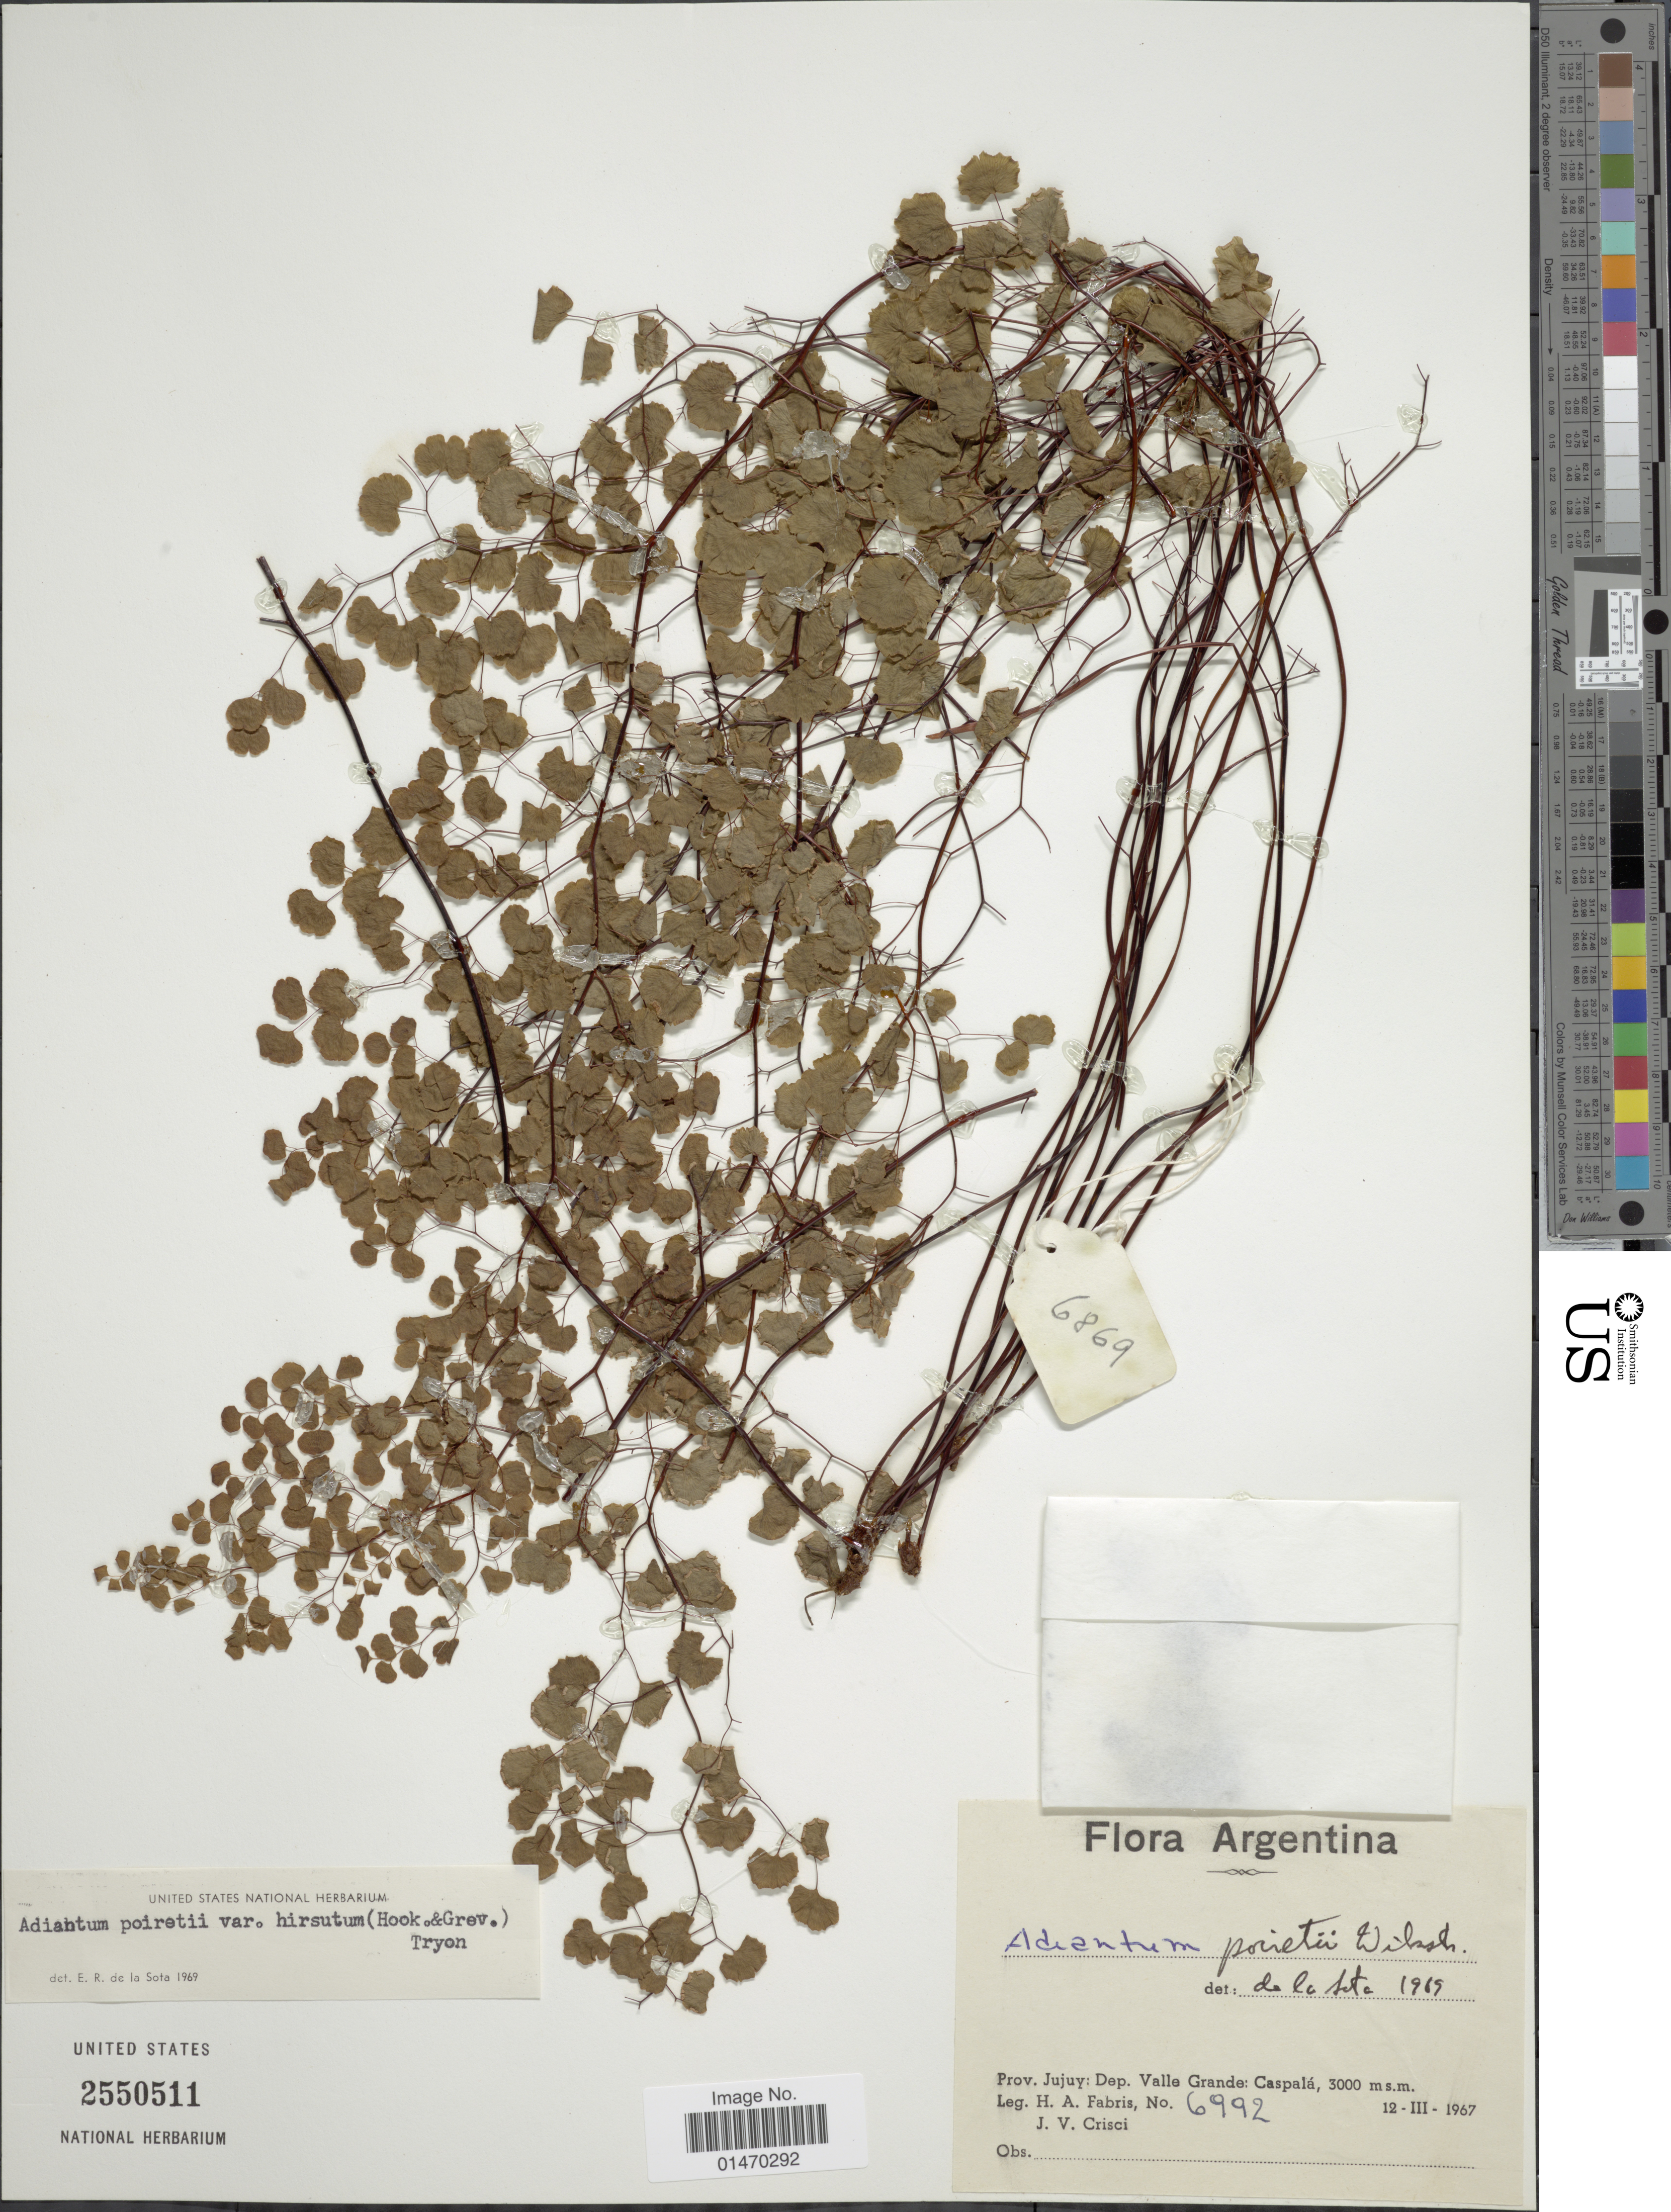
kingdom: Plantae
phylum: Tracheophyta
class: Polypodiopsida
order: Polypodiales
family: Pteridaceae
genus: Adiantum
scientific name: Adiantum glanduliferum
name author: Link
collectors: H. A. Fabris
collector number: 6992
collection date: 1967-03-12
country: Argentina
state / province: Jujuy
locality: Dep. Valle Grande: Caspalá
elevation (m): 3000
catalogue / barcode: US 2550511